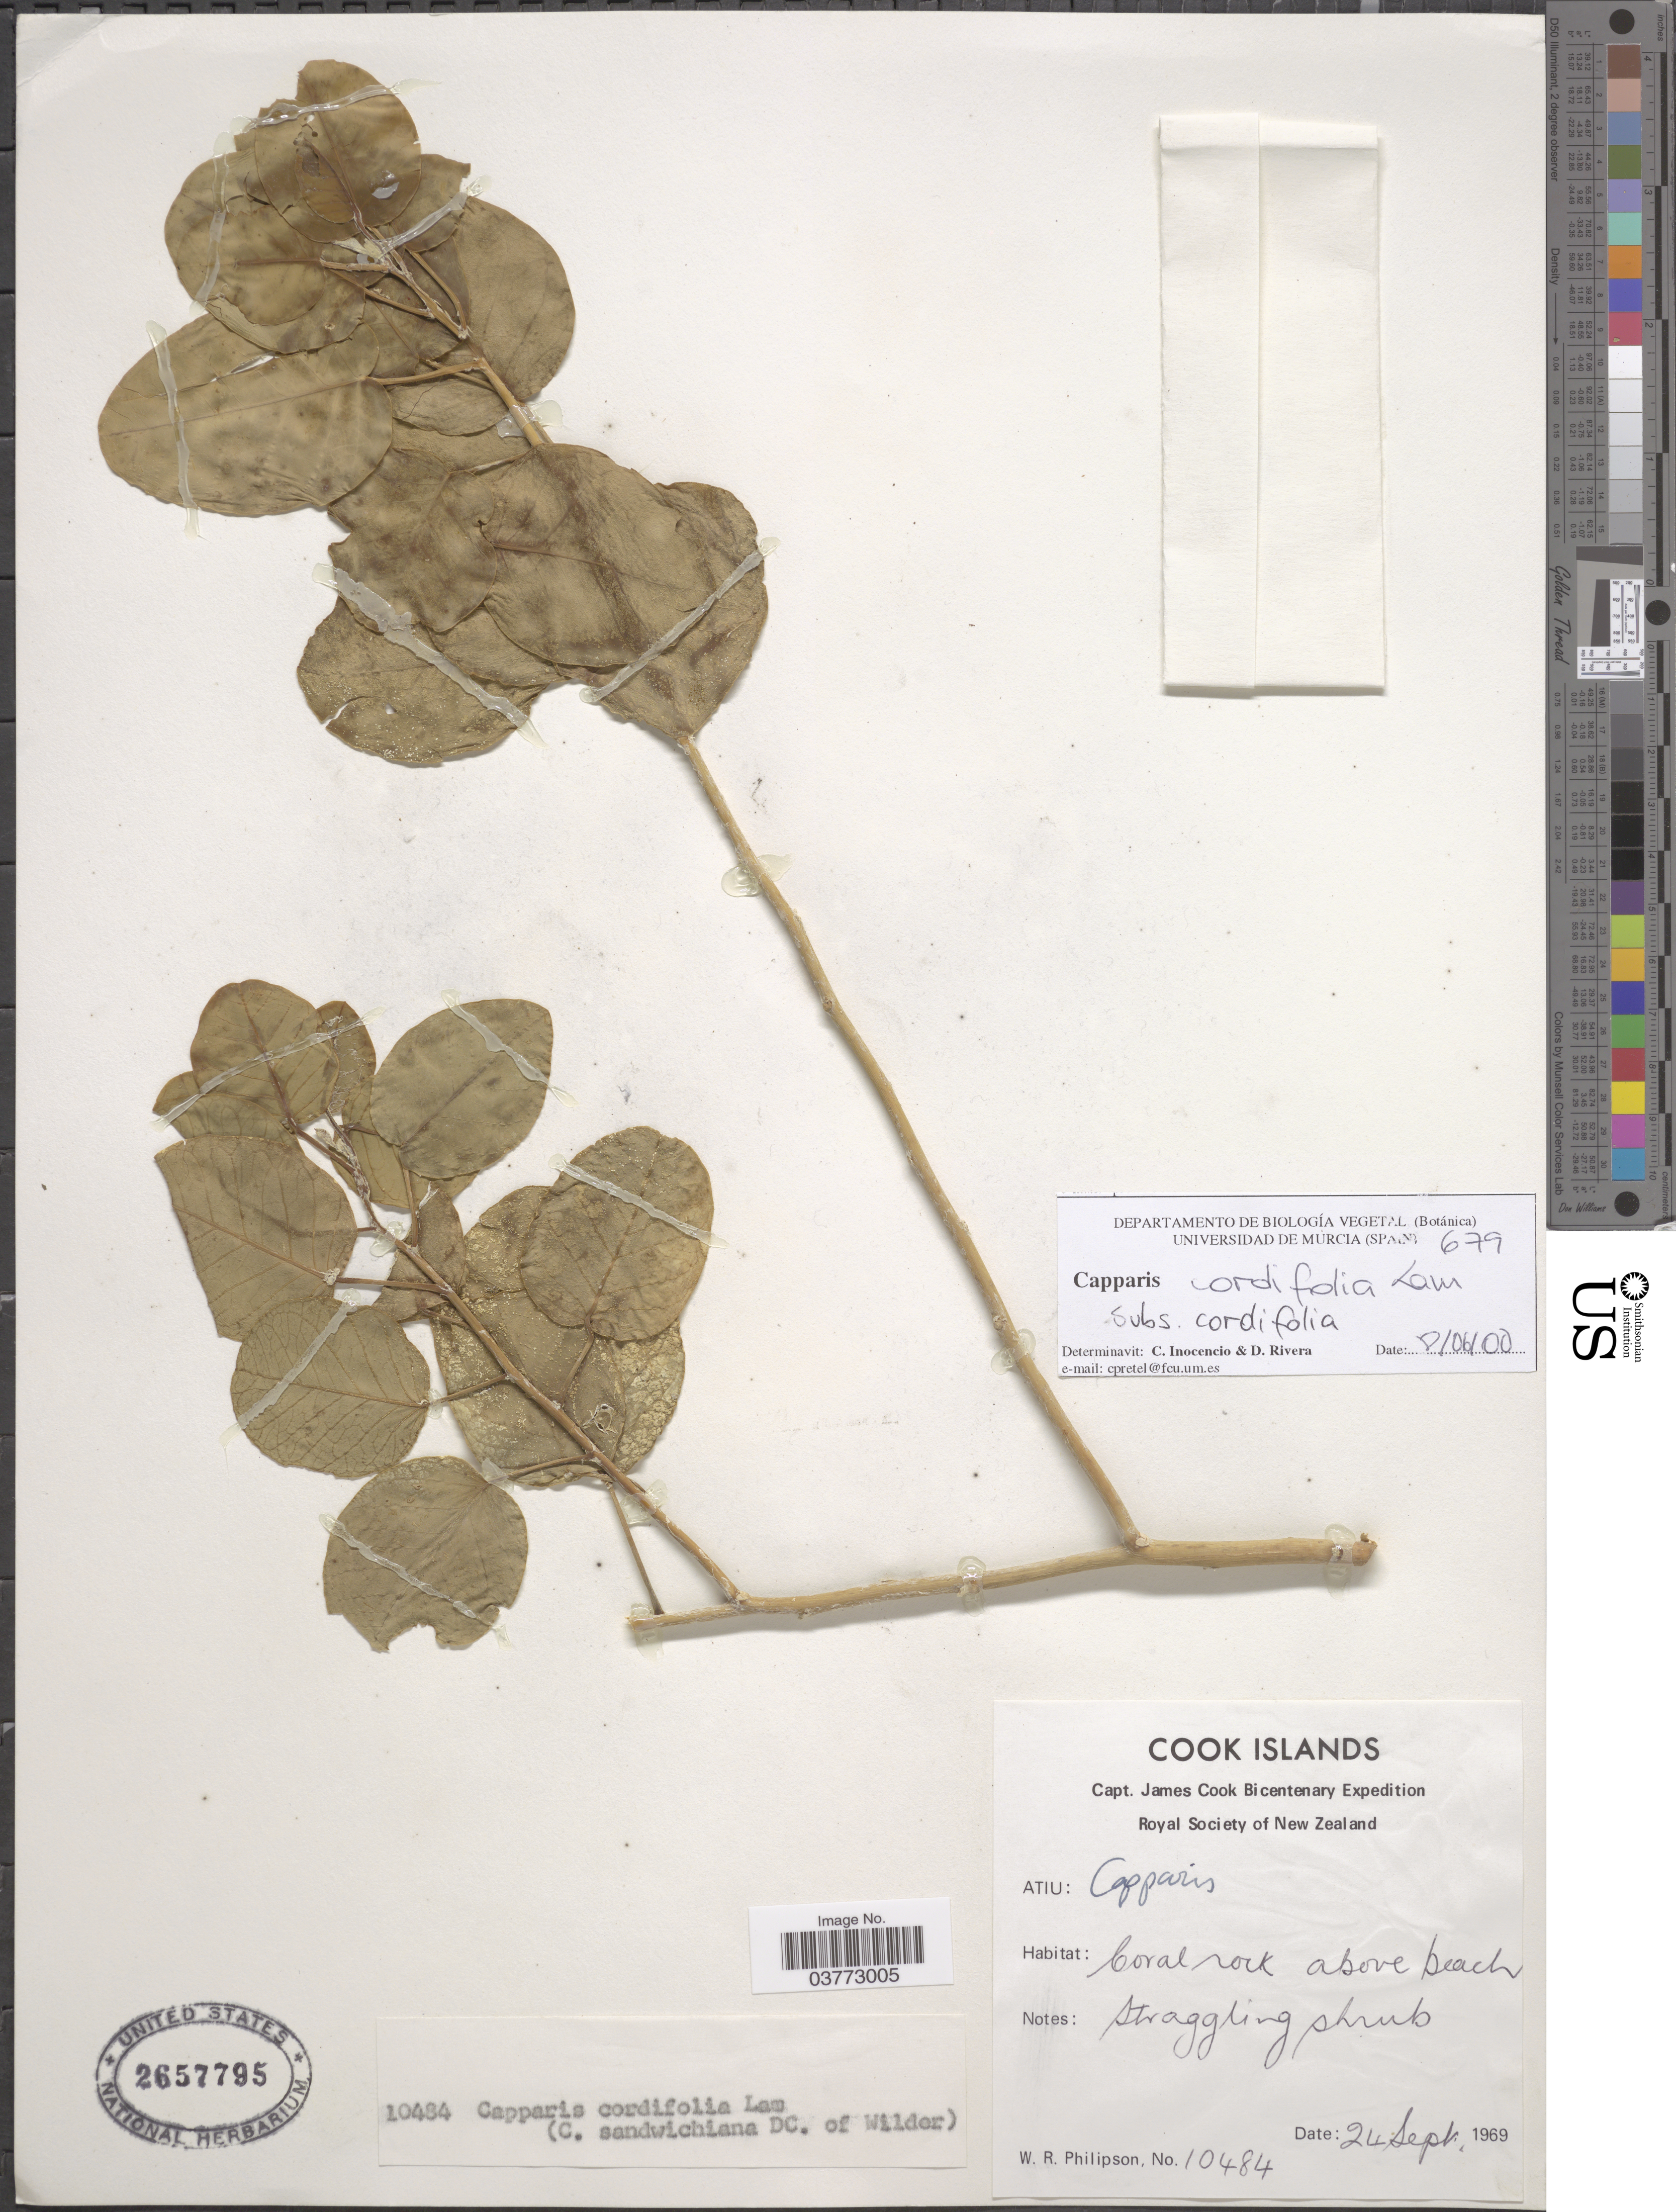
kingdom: Plantae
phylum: Tracheophyta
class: Magnoliopsida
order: Brassicales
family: Capparaceae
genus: Capparis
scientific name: Capparis spinosa subsp. cordifolia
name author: (Lam.) Fici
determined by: Wagner, W. L., (BOT), Smithsonian Institution - National Museum of Natural History (UNITED STATES)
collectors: W. R. Philipson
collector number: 10484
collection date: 1969-09-24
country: Cook Islands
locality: Atiu.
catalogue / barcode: US 2657795